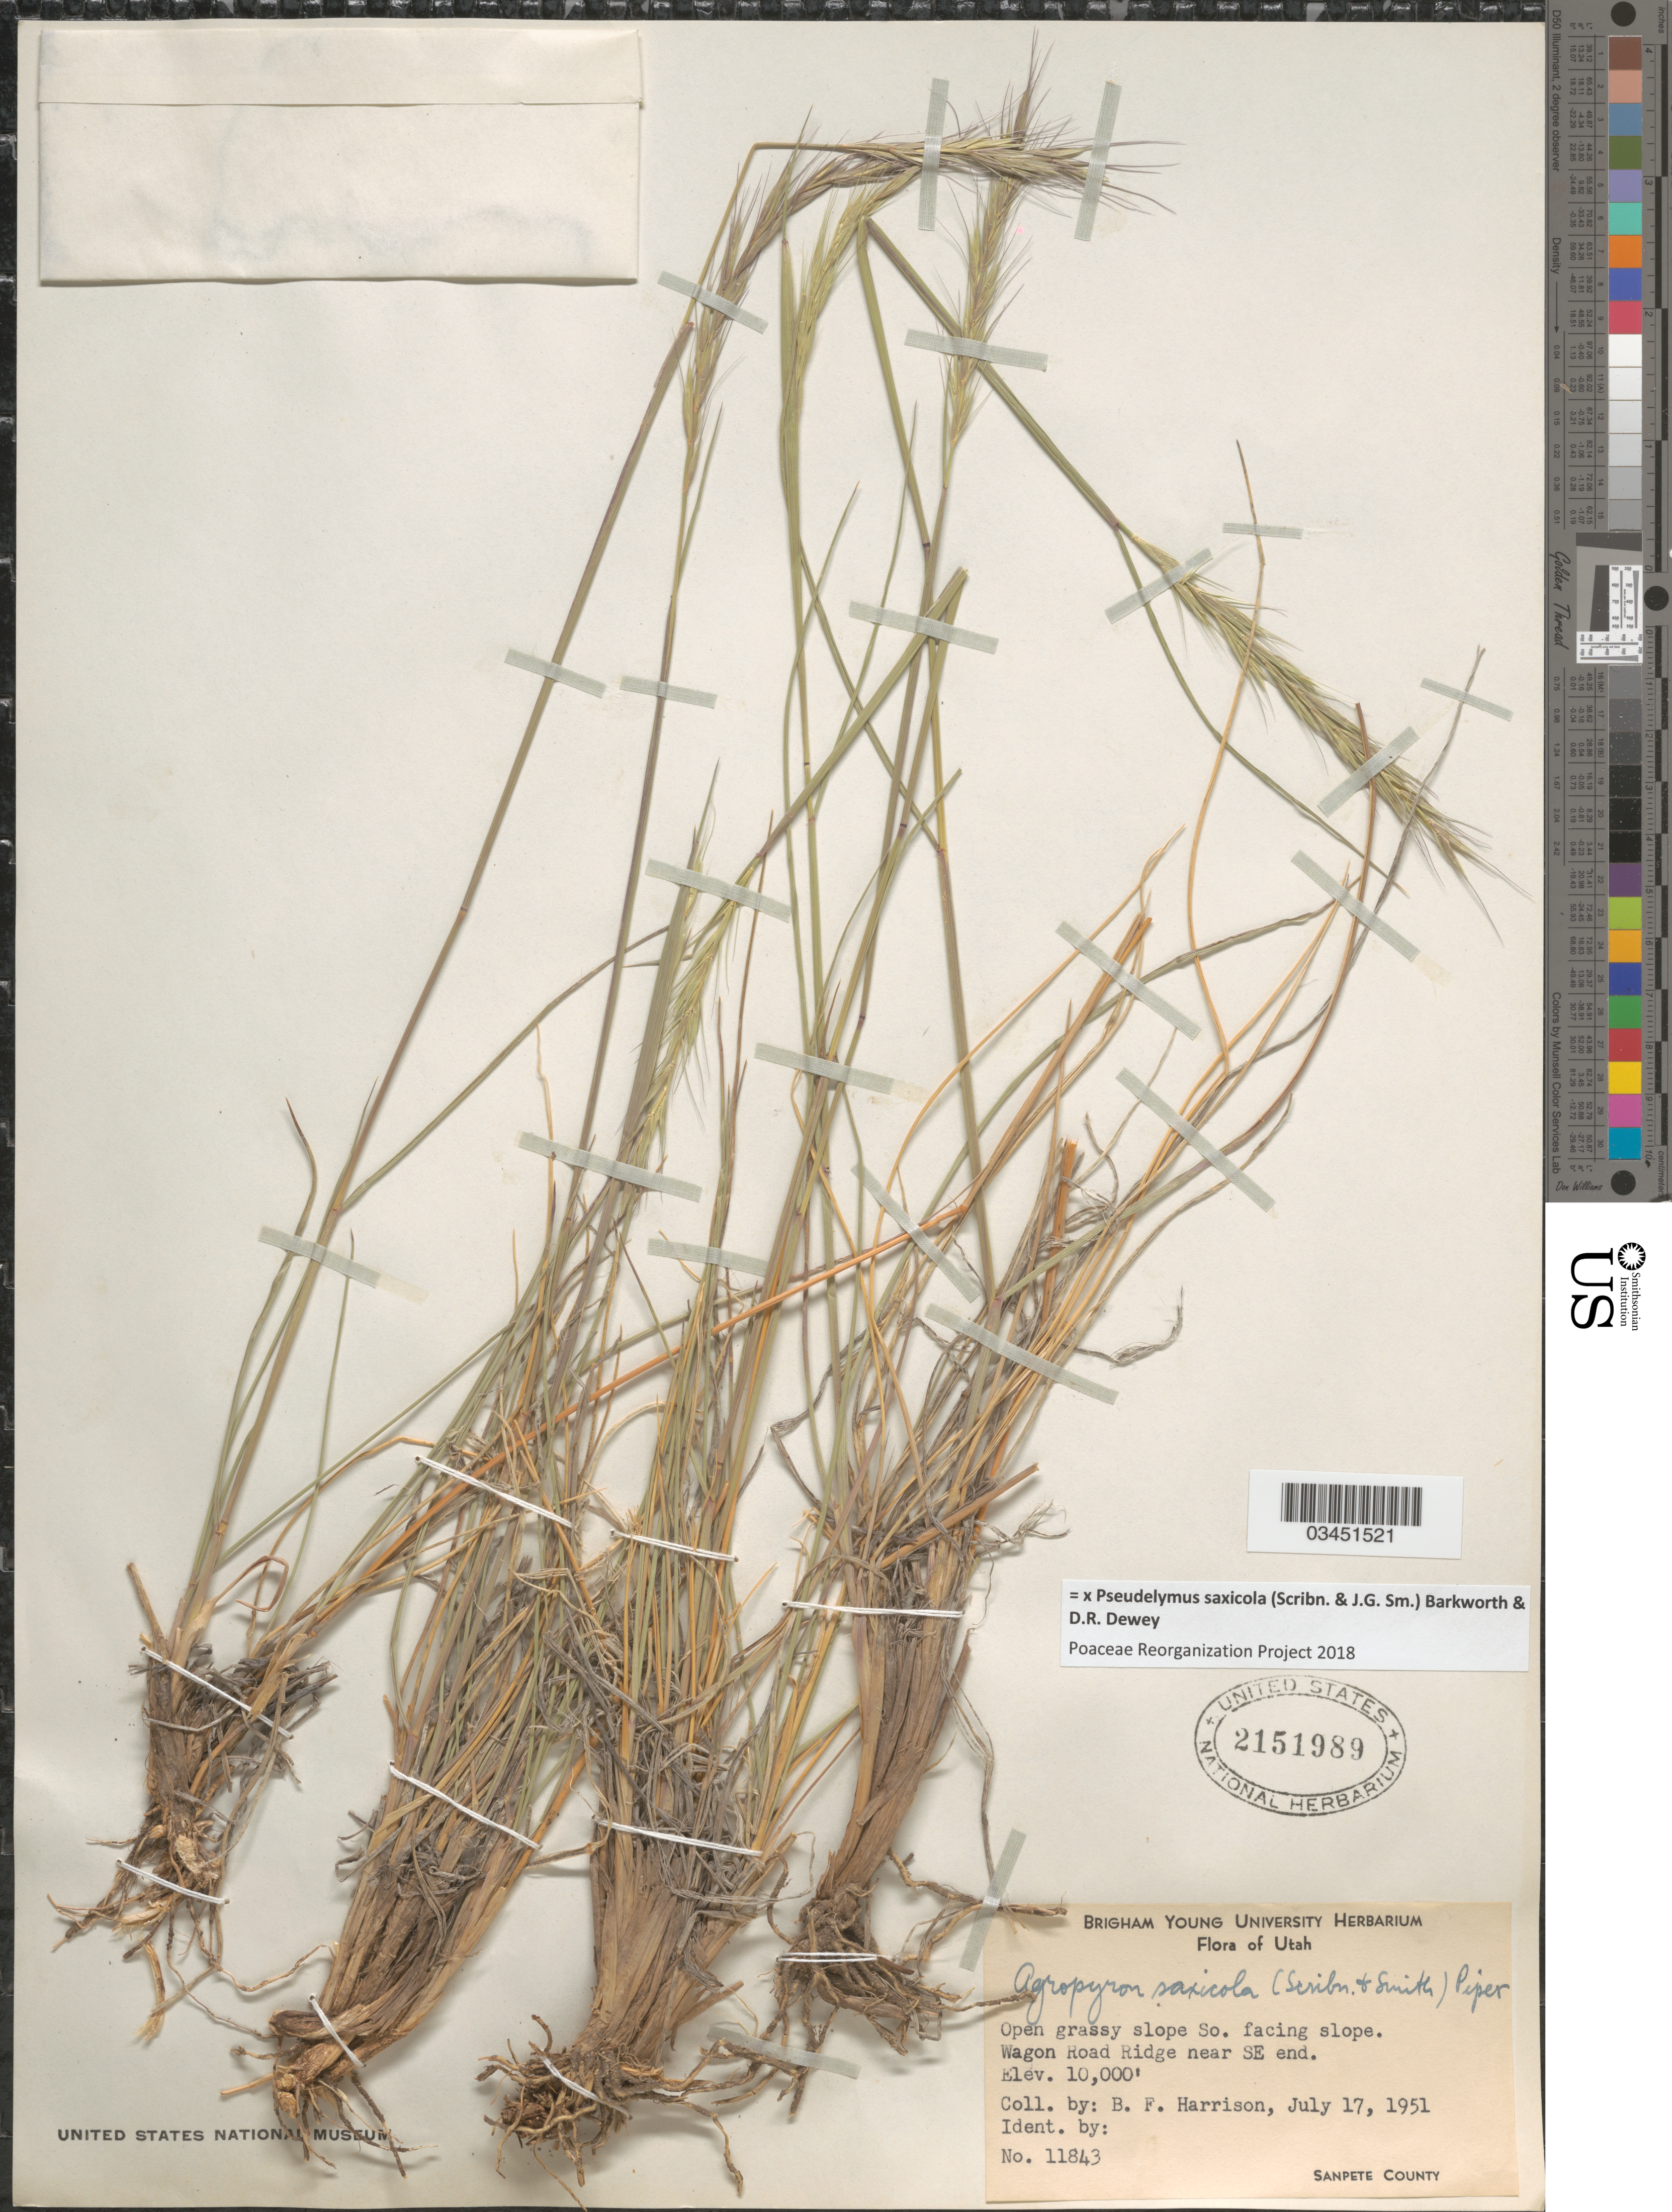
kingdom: Plantae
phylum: Tracheophyta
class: Liliopsida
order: Poales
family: Poaceae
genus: Pseudelymus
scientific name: x Pseudelymus saxicola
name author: (Scribn. & J.G. Sm.) Barkworth & Dewey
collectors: B. F. Harrison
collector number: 11843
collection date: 1951-07-17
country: United States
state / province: Utah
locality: Open grassy slope So. facing slope. Wagon Road Ridge near SE end. Sanpete County.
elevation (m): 3048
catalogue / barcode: US 2151989